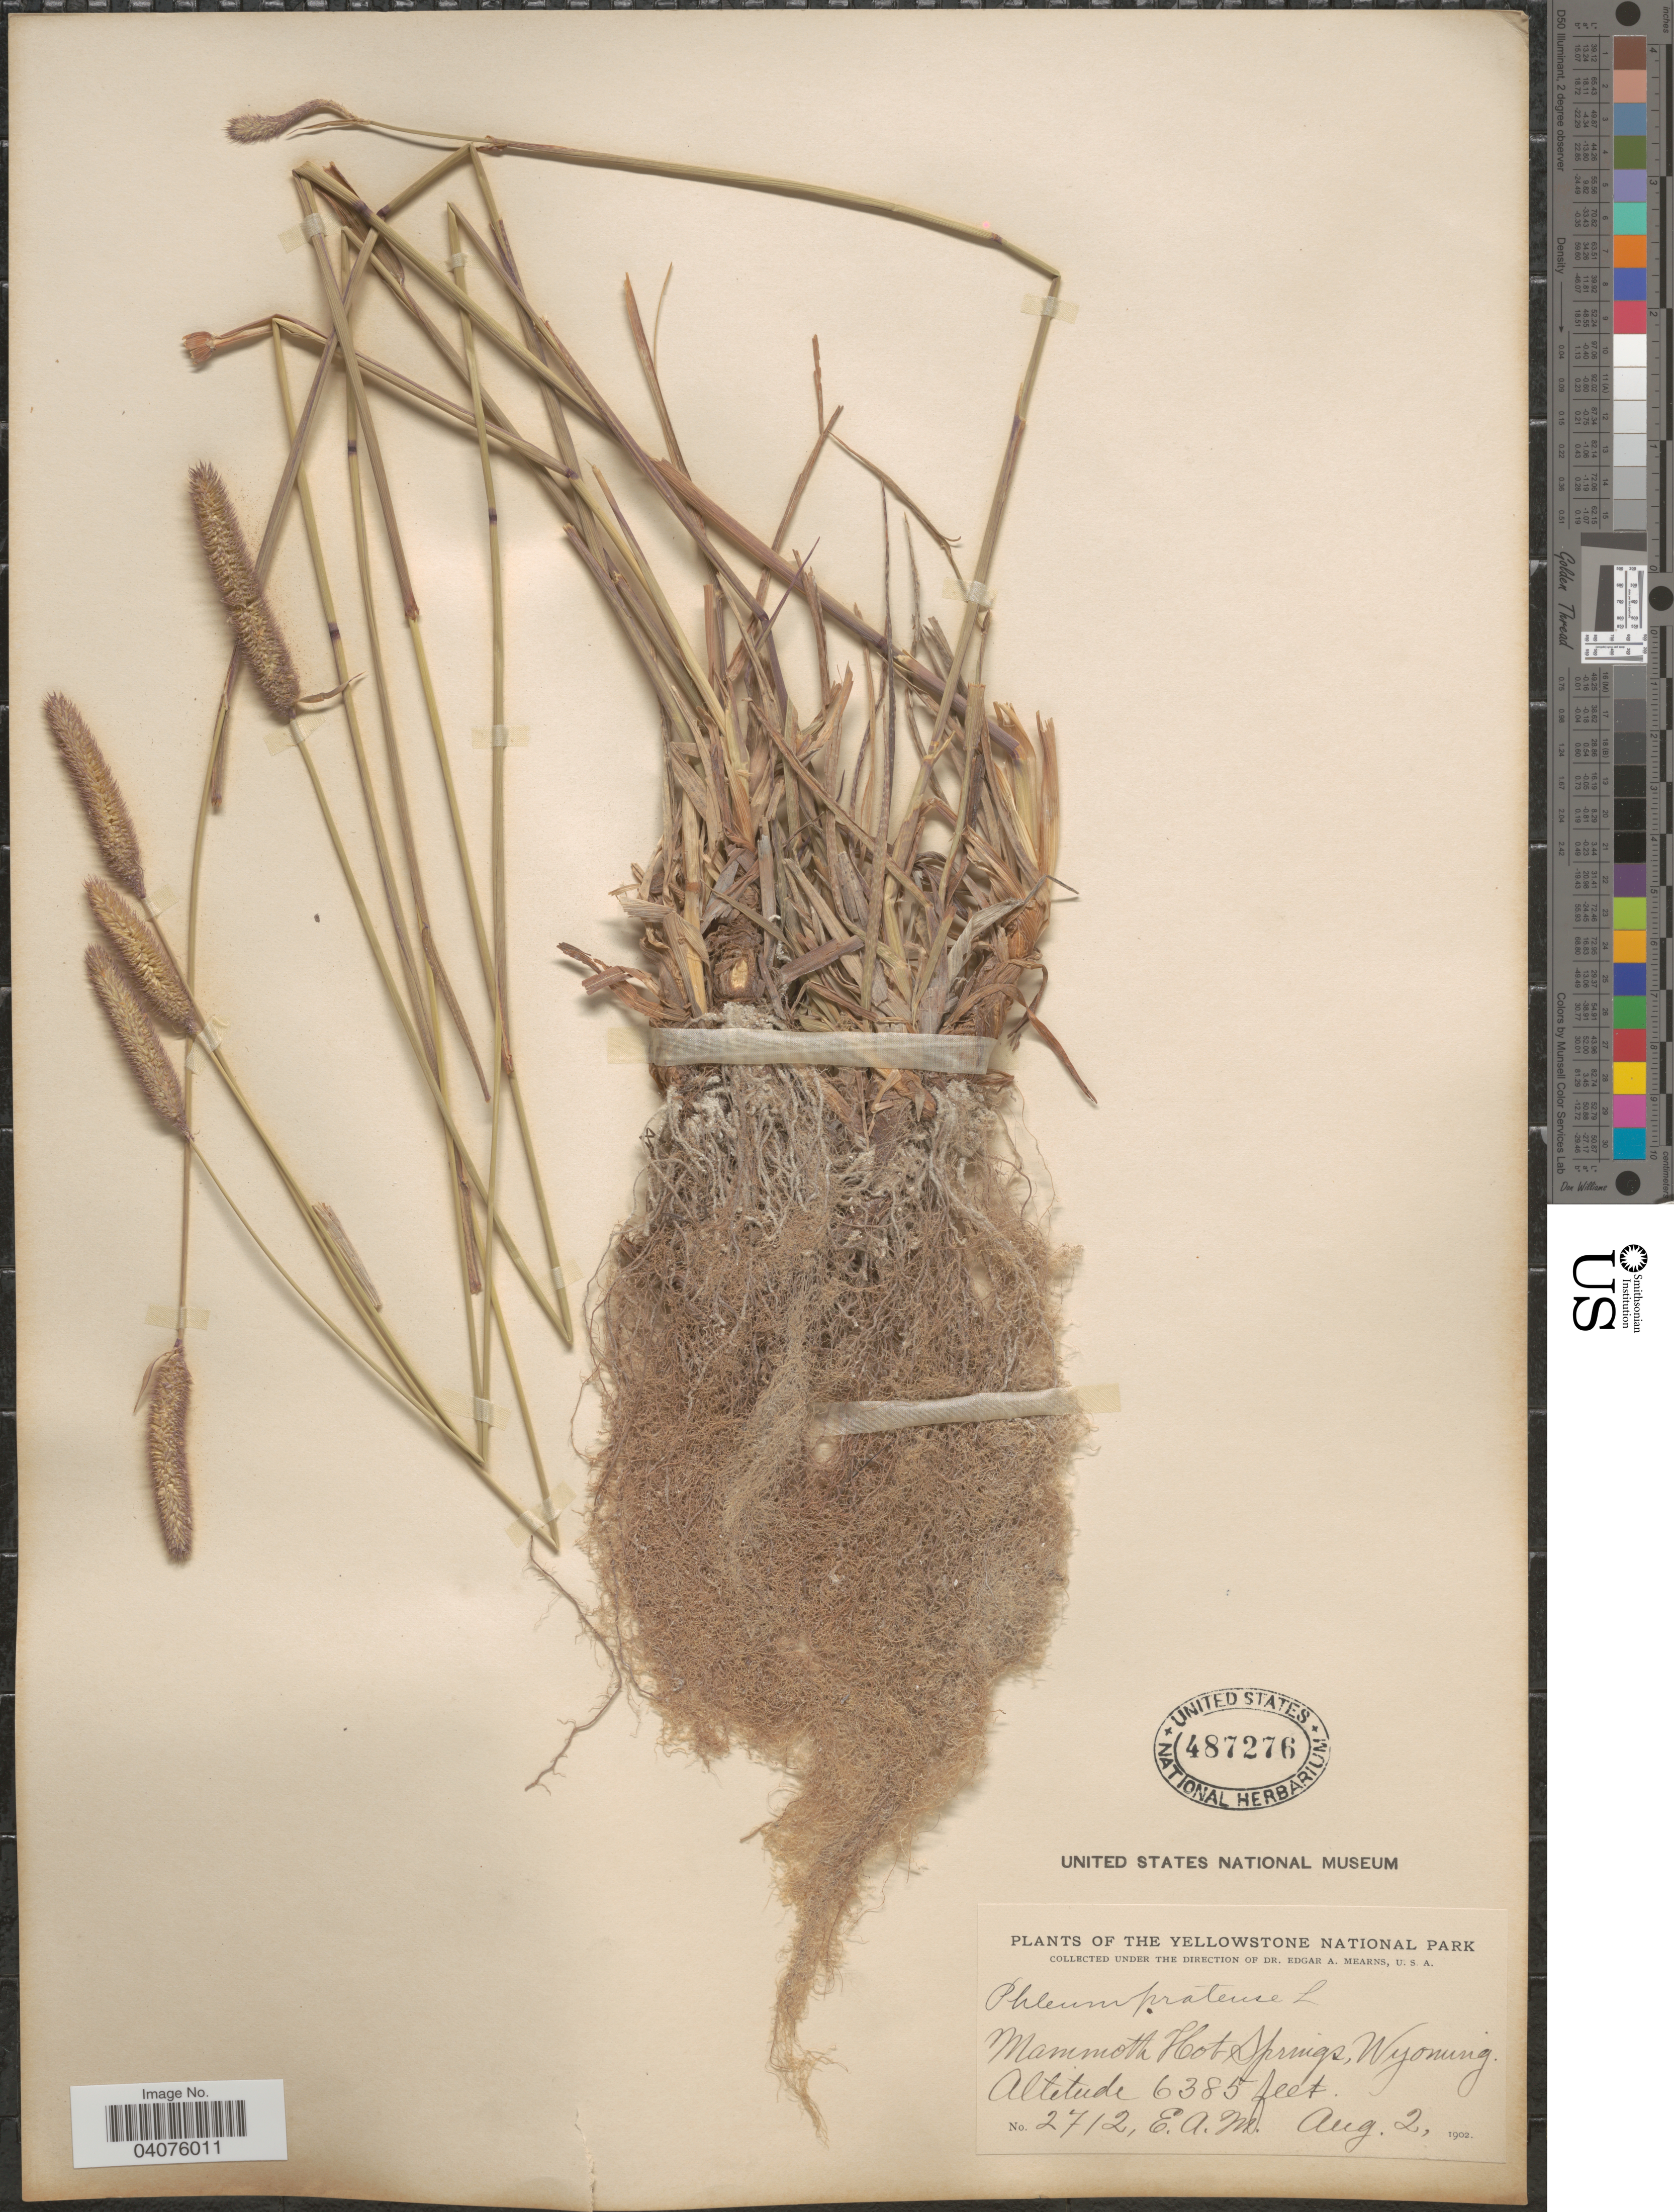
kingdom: Plantae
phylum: Tracheophyta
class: Liliopsida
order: Poales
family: Poaceae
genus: Phleum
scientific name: Phleum pratense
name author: L.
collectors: E. A. Mearns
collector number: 2712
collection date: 1902-08-02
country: United States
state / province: Wyoming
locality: The Yellowstone National Park. Mammoth Hot Springs.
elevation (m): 1946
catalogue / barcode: US 487276